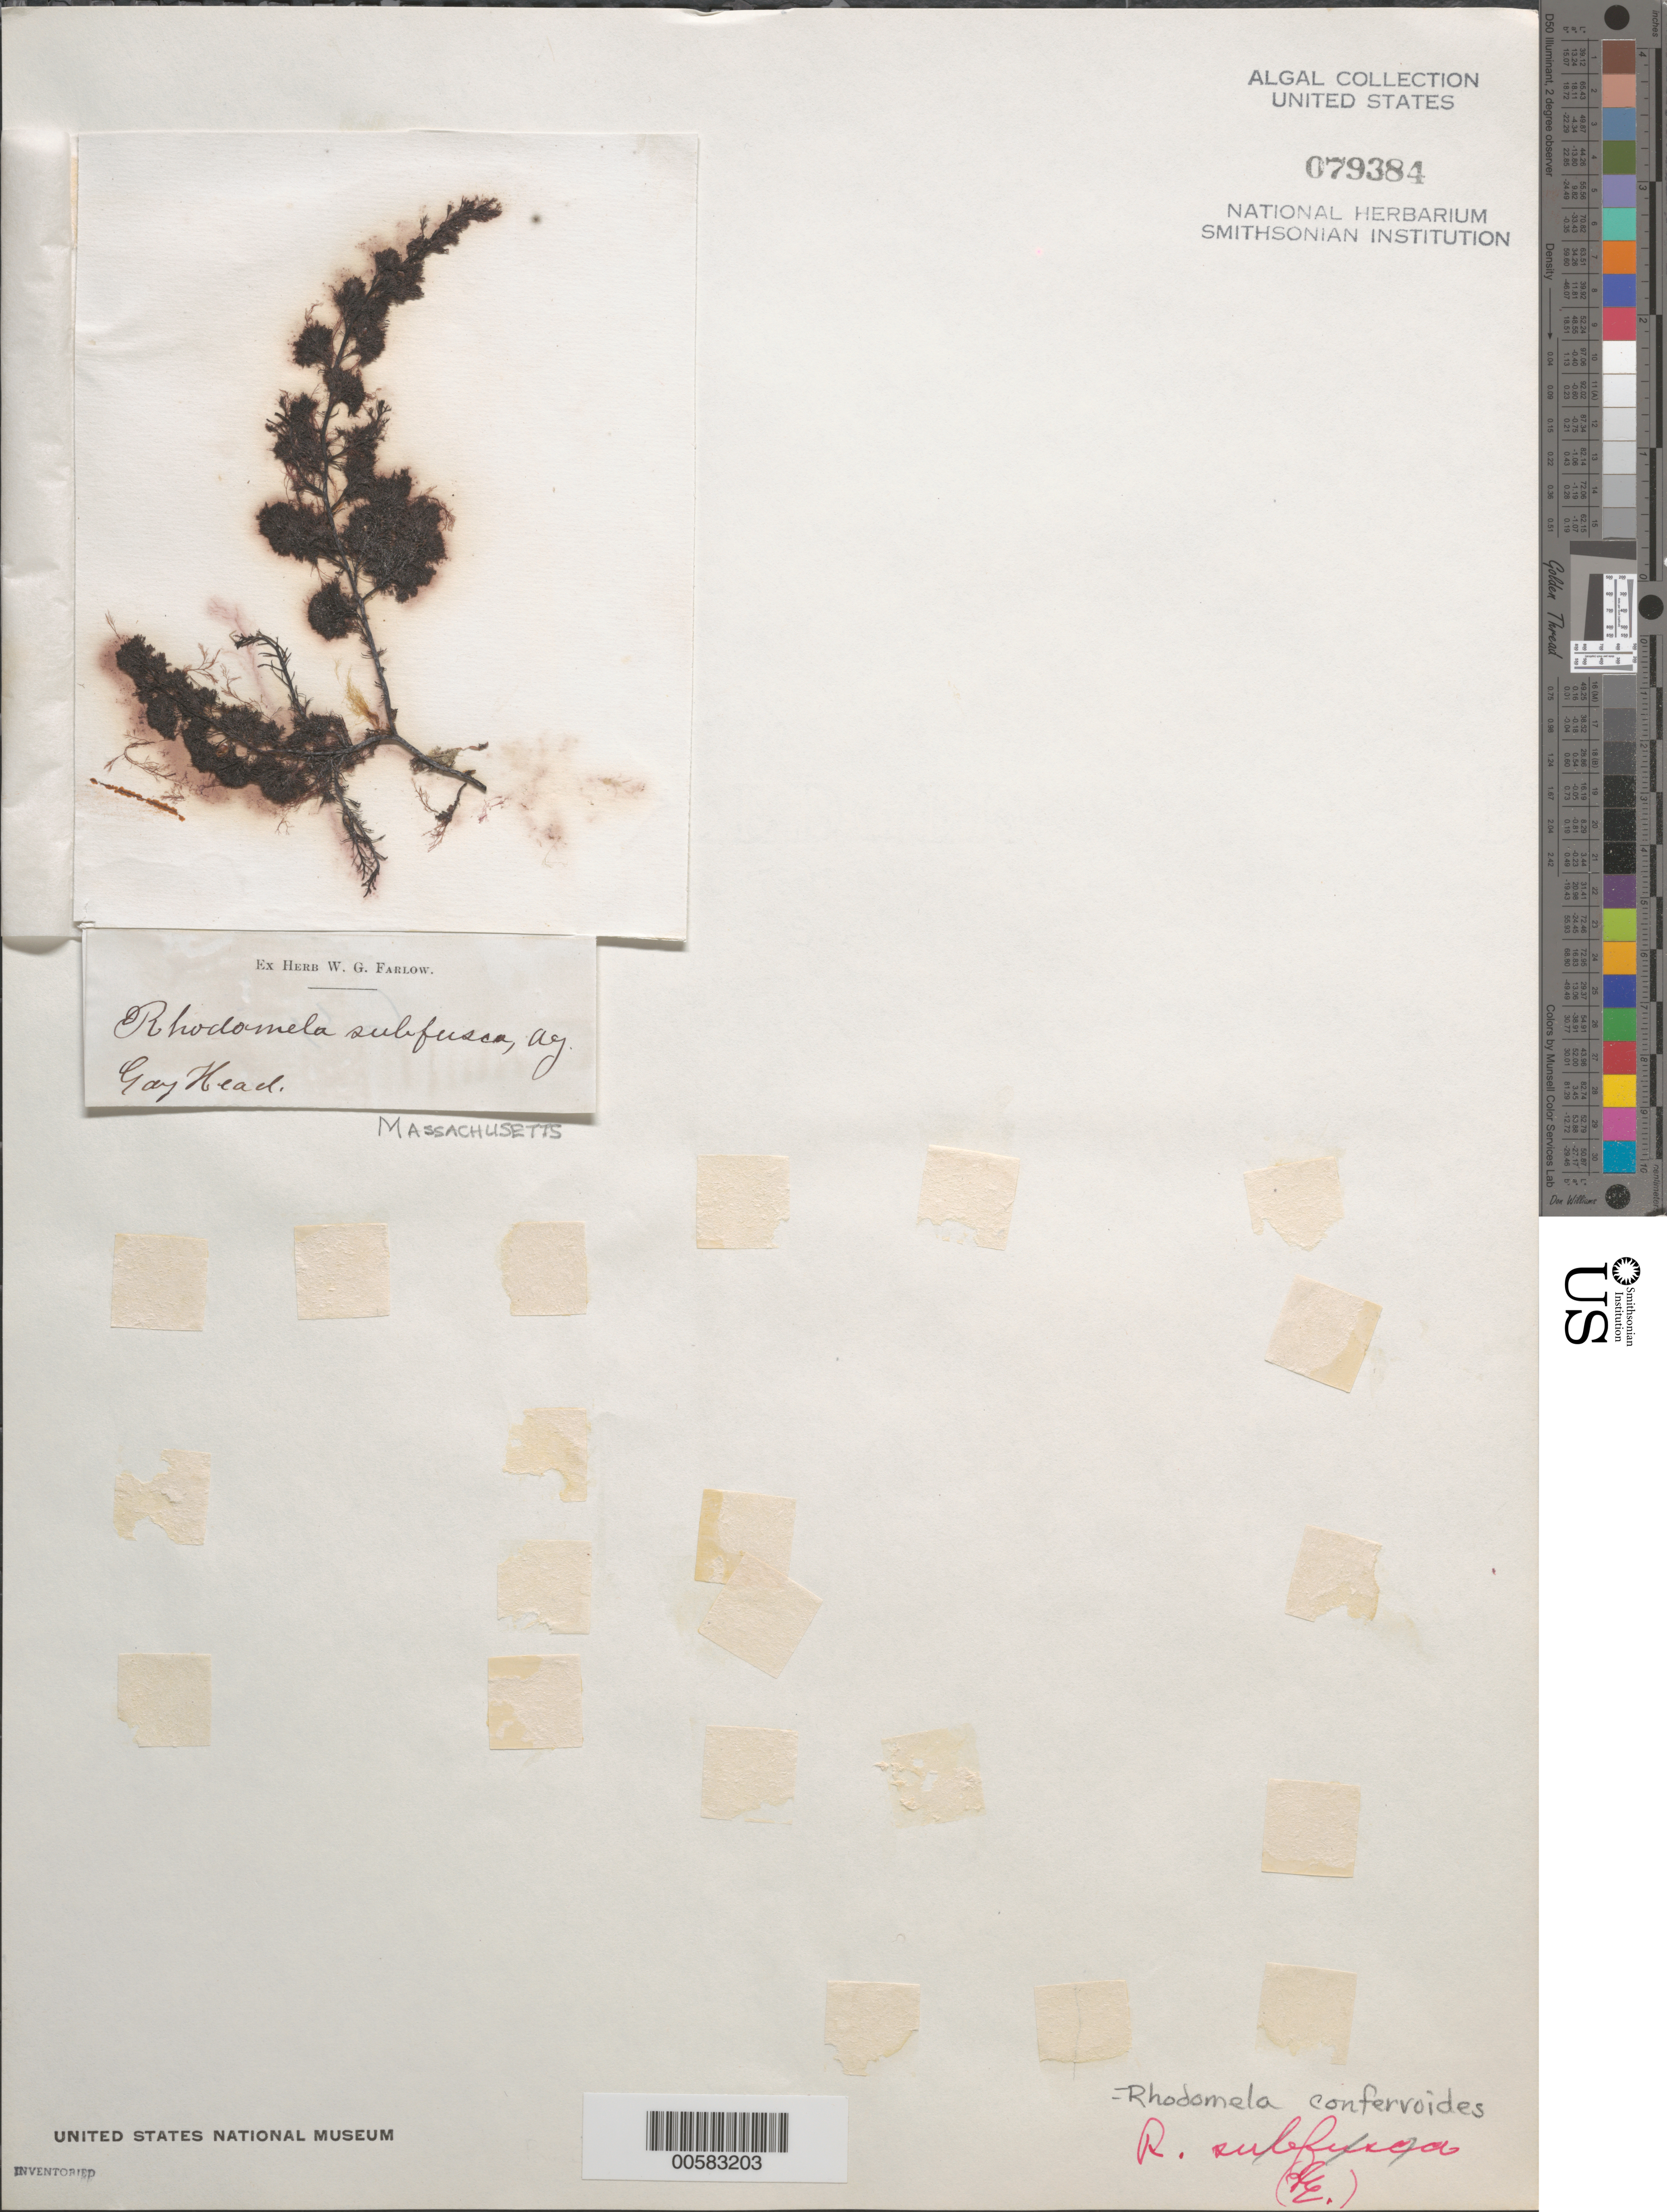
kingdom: Plantae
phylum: Rhodophyta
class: Florideophyceae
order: Ceramiales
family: Rhodomelaceae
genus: Rhodomela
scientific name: Rhodomela confervoides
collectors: W. Farlow (Herbarium)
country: United States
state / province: Massachusetts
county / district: Dukes County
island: Martha's Vineyard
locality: Gay Head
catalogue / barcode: US 79384